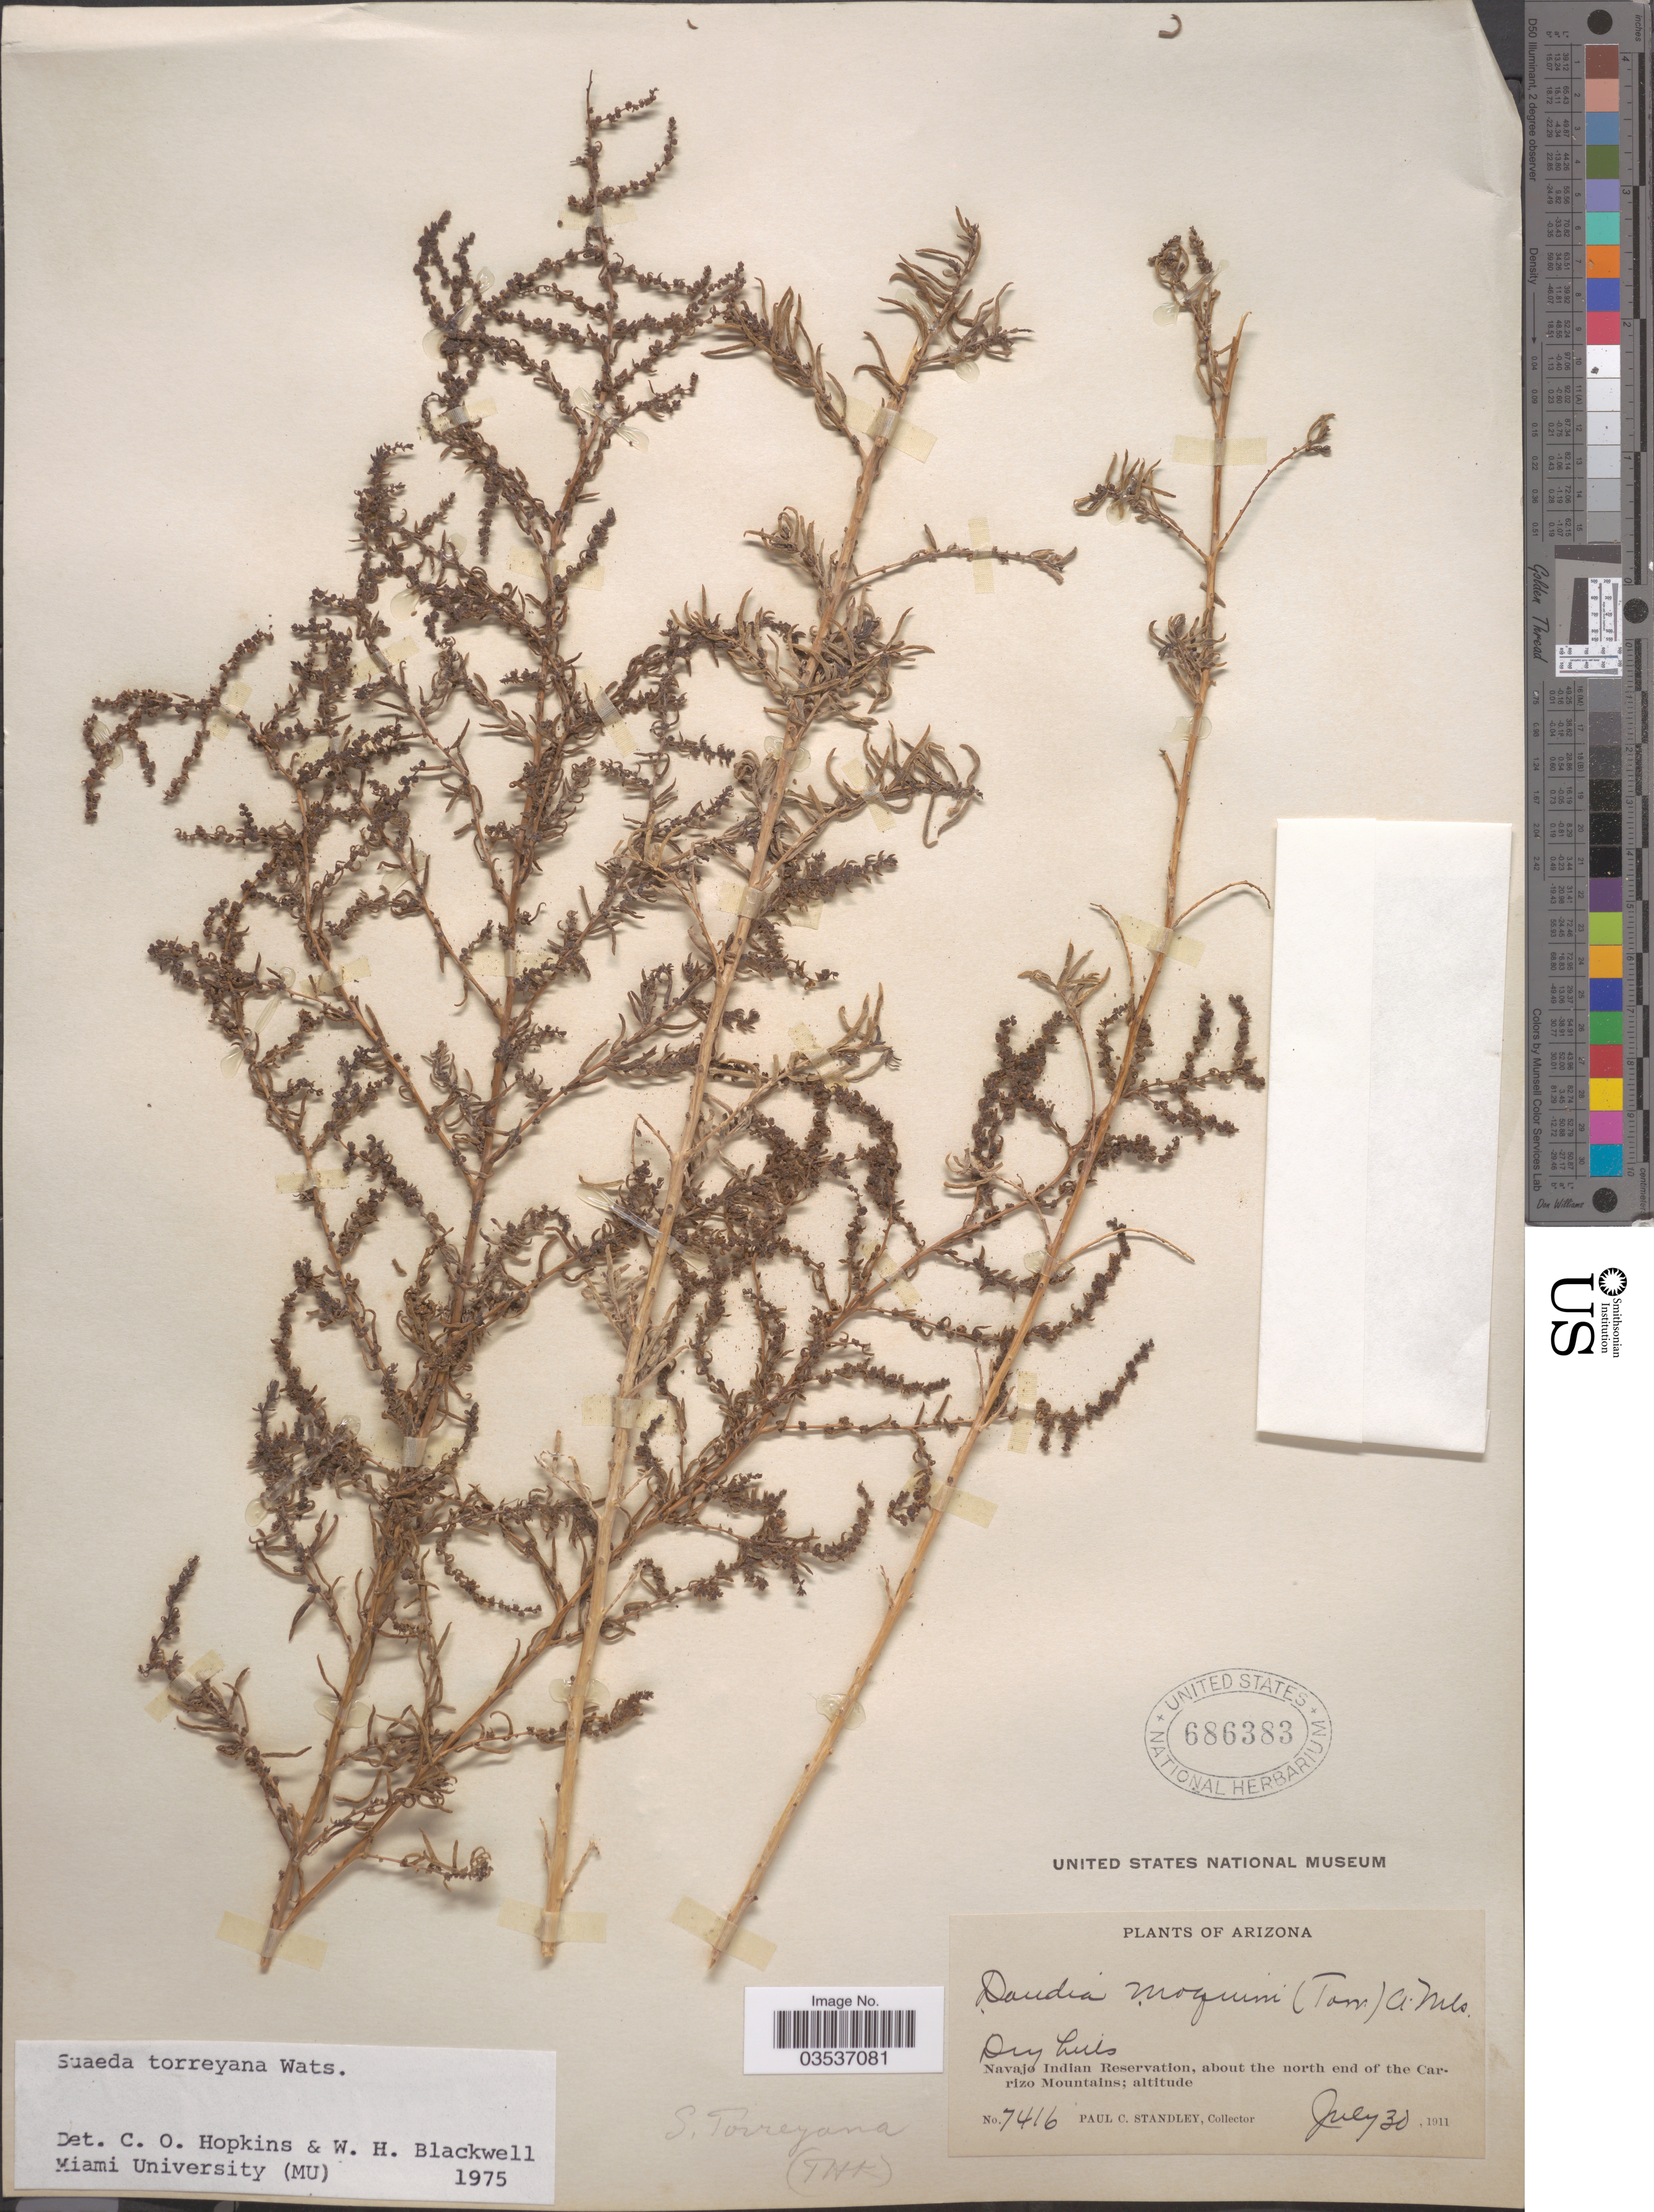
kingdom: Plantae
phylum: Tracheophyta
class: Magnoliopsida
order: Caryophyllales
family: Amaranthaceae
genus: Suaeda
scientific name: Suaeda torreyana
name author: S. Watson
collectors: P. C. Standley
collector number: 7416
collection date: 1911-07-30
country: United States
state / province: Arizona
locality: Navajo Indian Reservation, about the north end of the Carrizo Mountains.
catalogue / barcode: US 686383